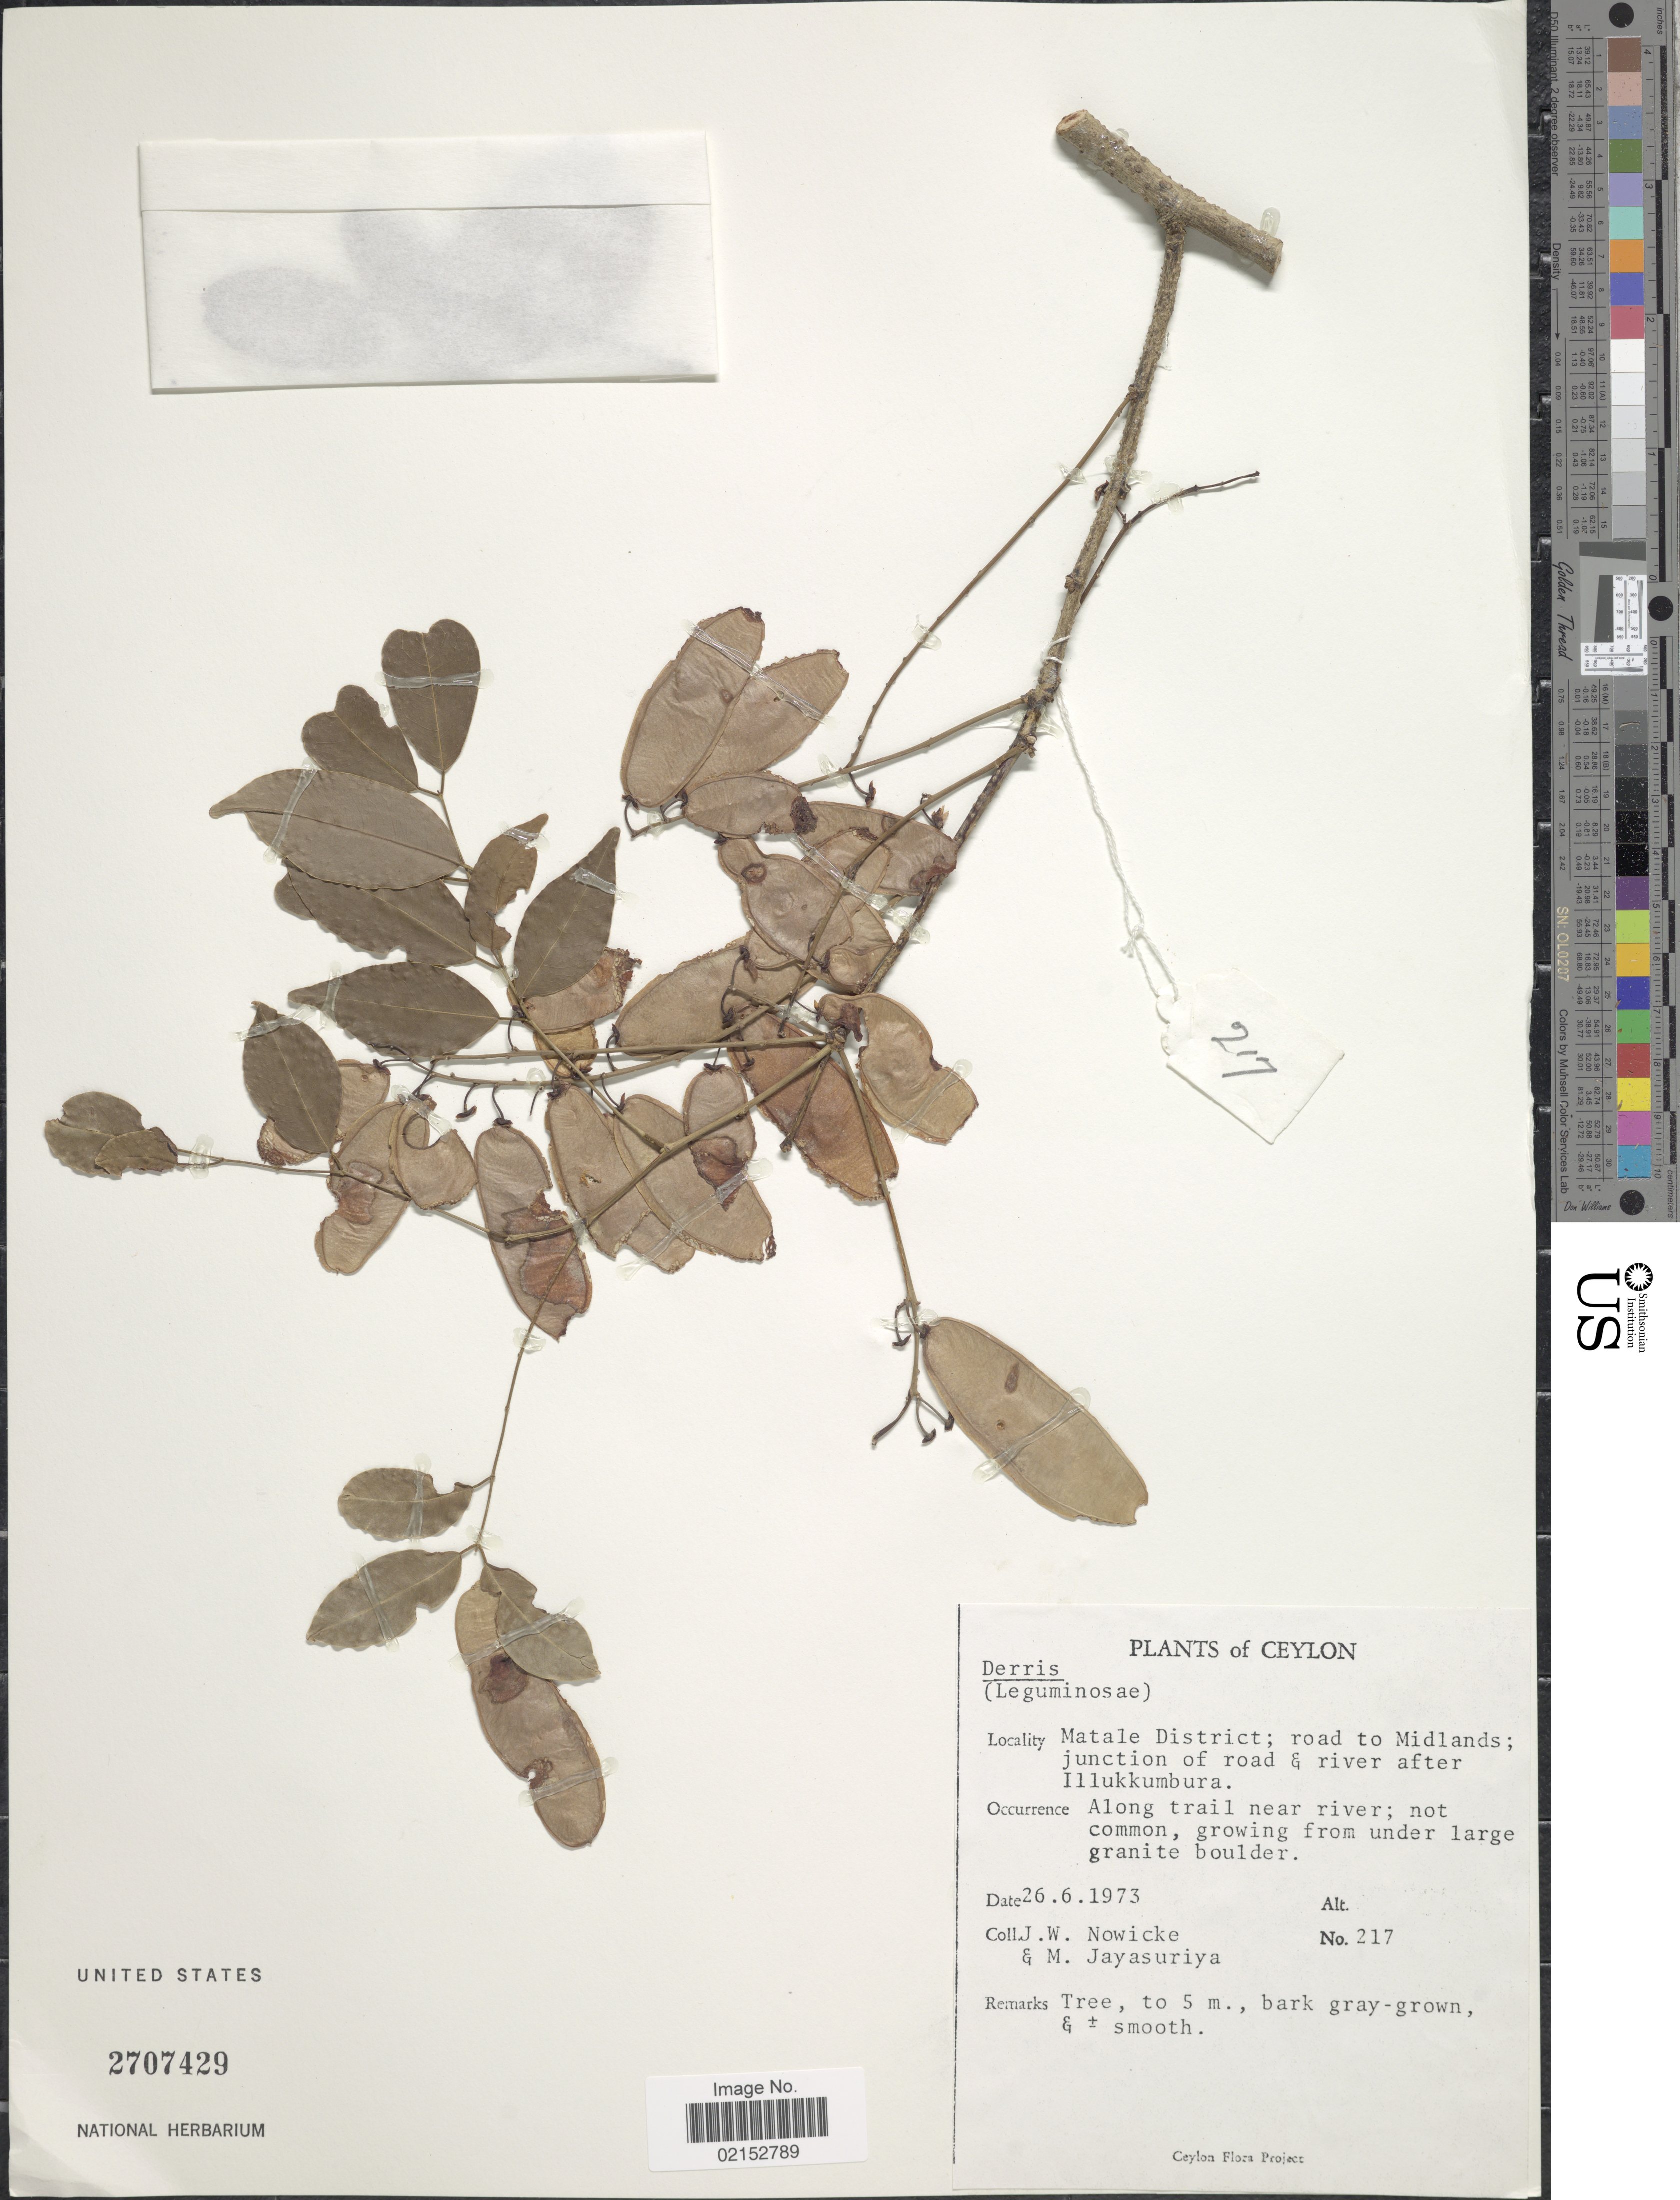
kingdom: Plantae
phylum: Tracheophyta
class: Magnoliopsida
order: Fabales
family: Fabaceae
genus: Derris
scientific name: Derris sp.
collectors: J. W. Nowicke & M. Jayasuriya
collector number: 217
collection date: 1973-06-26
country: Sri Lanka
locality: Ceylon, Matale District, road to Midlands, junction of road & river after Illukkumbura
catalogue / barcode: US 2707429